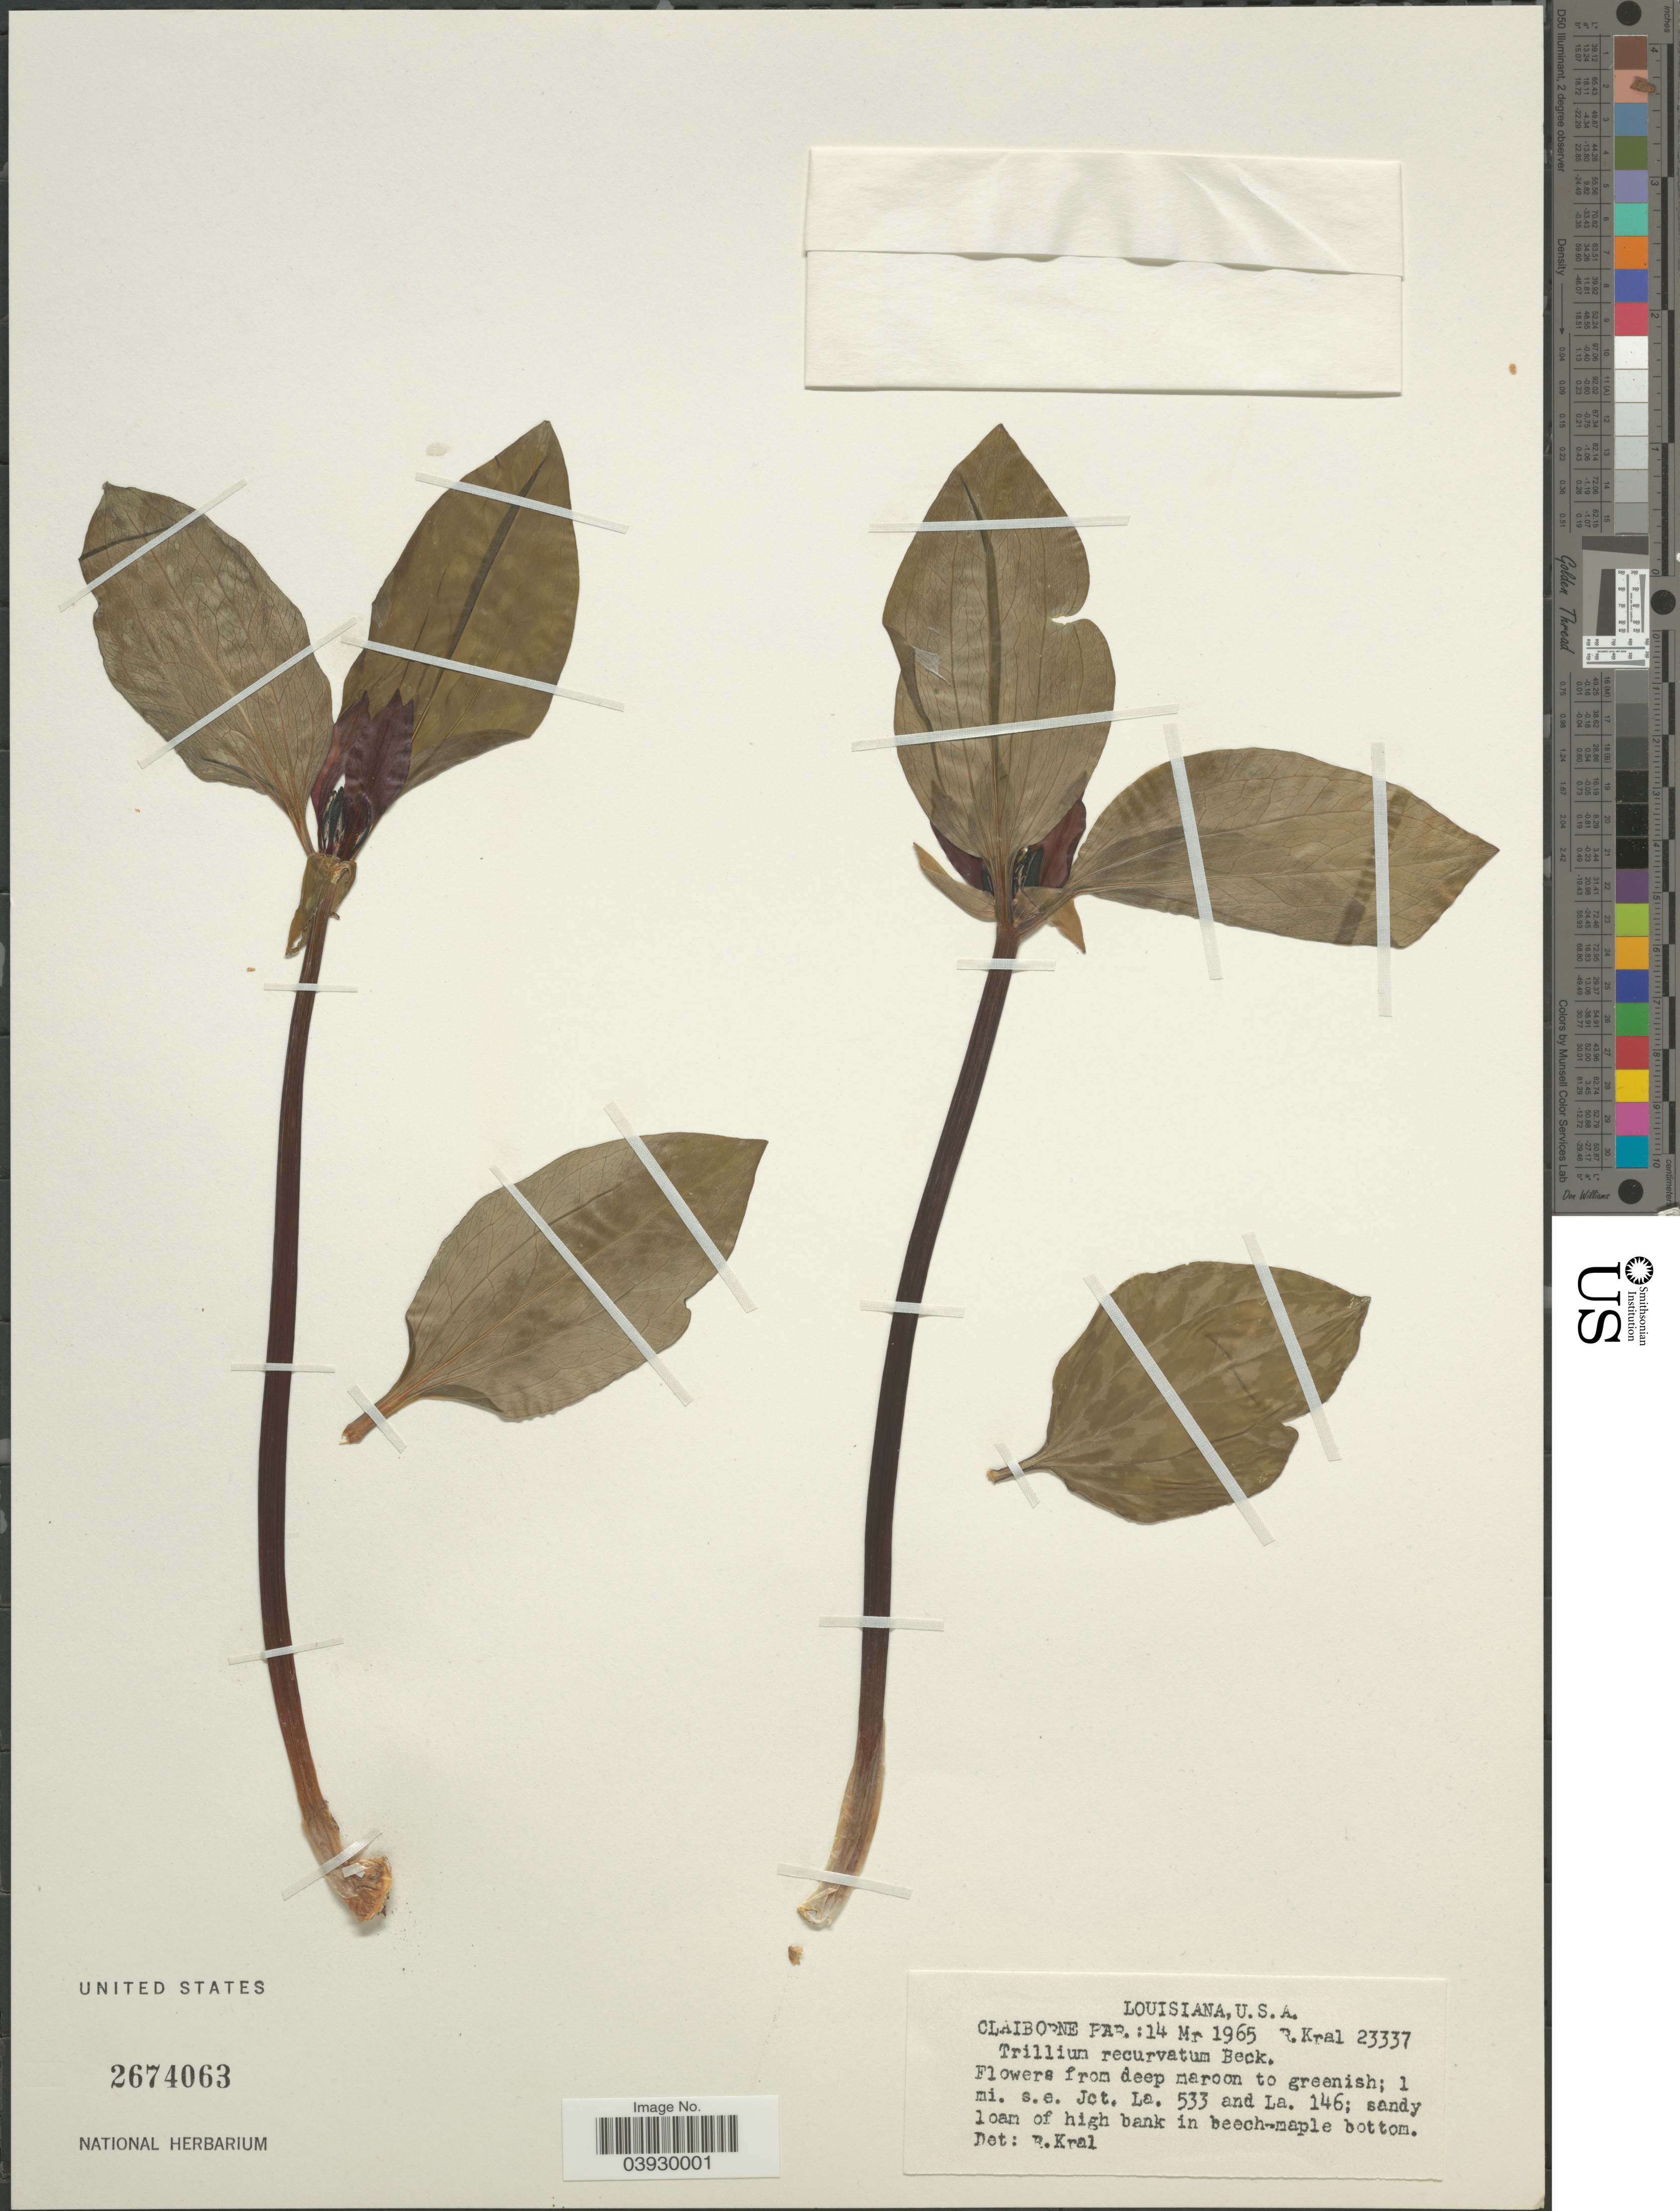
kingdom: Plantae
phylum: Tracheophyta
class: Liliopsida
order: Liliales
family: Melanthiaceae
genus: Trillium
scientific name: Trillium recurvatum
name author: L.C. Beck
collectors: R. Kral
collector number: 23337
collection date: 1965-03-14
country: United States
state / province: Louisiana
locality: Claiborne Par. 1 mi. s.e. Jct. La. 533 and La. 146.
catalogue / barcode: US 2674063